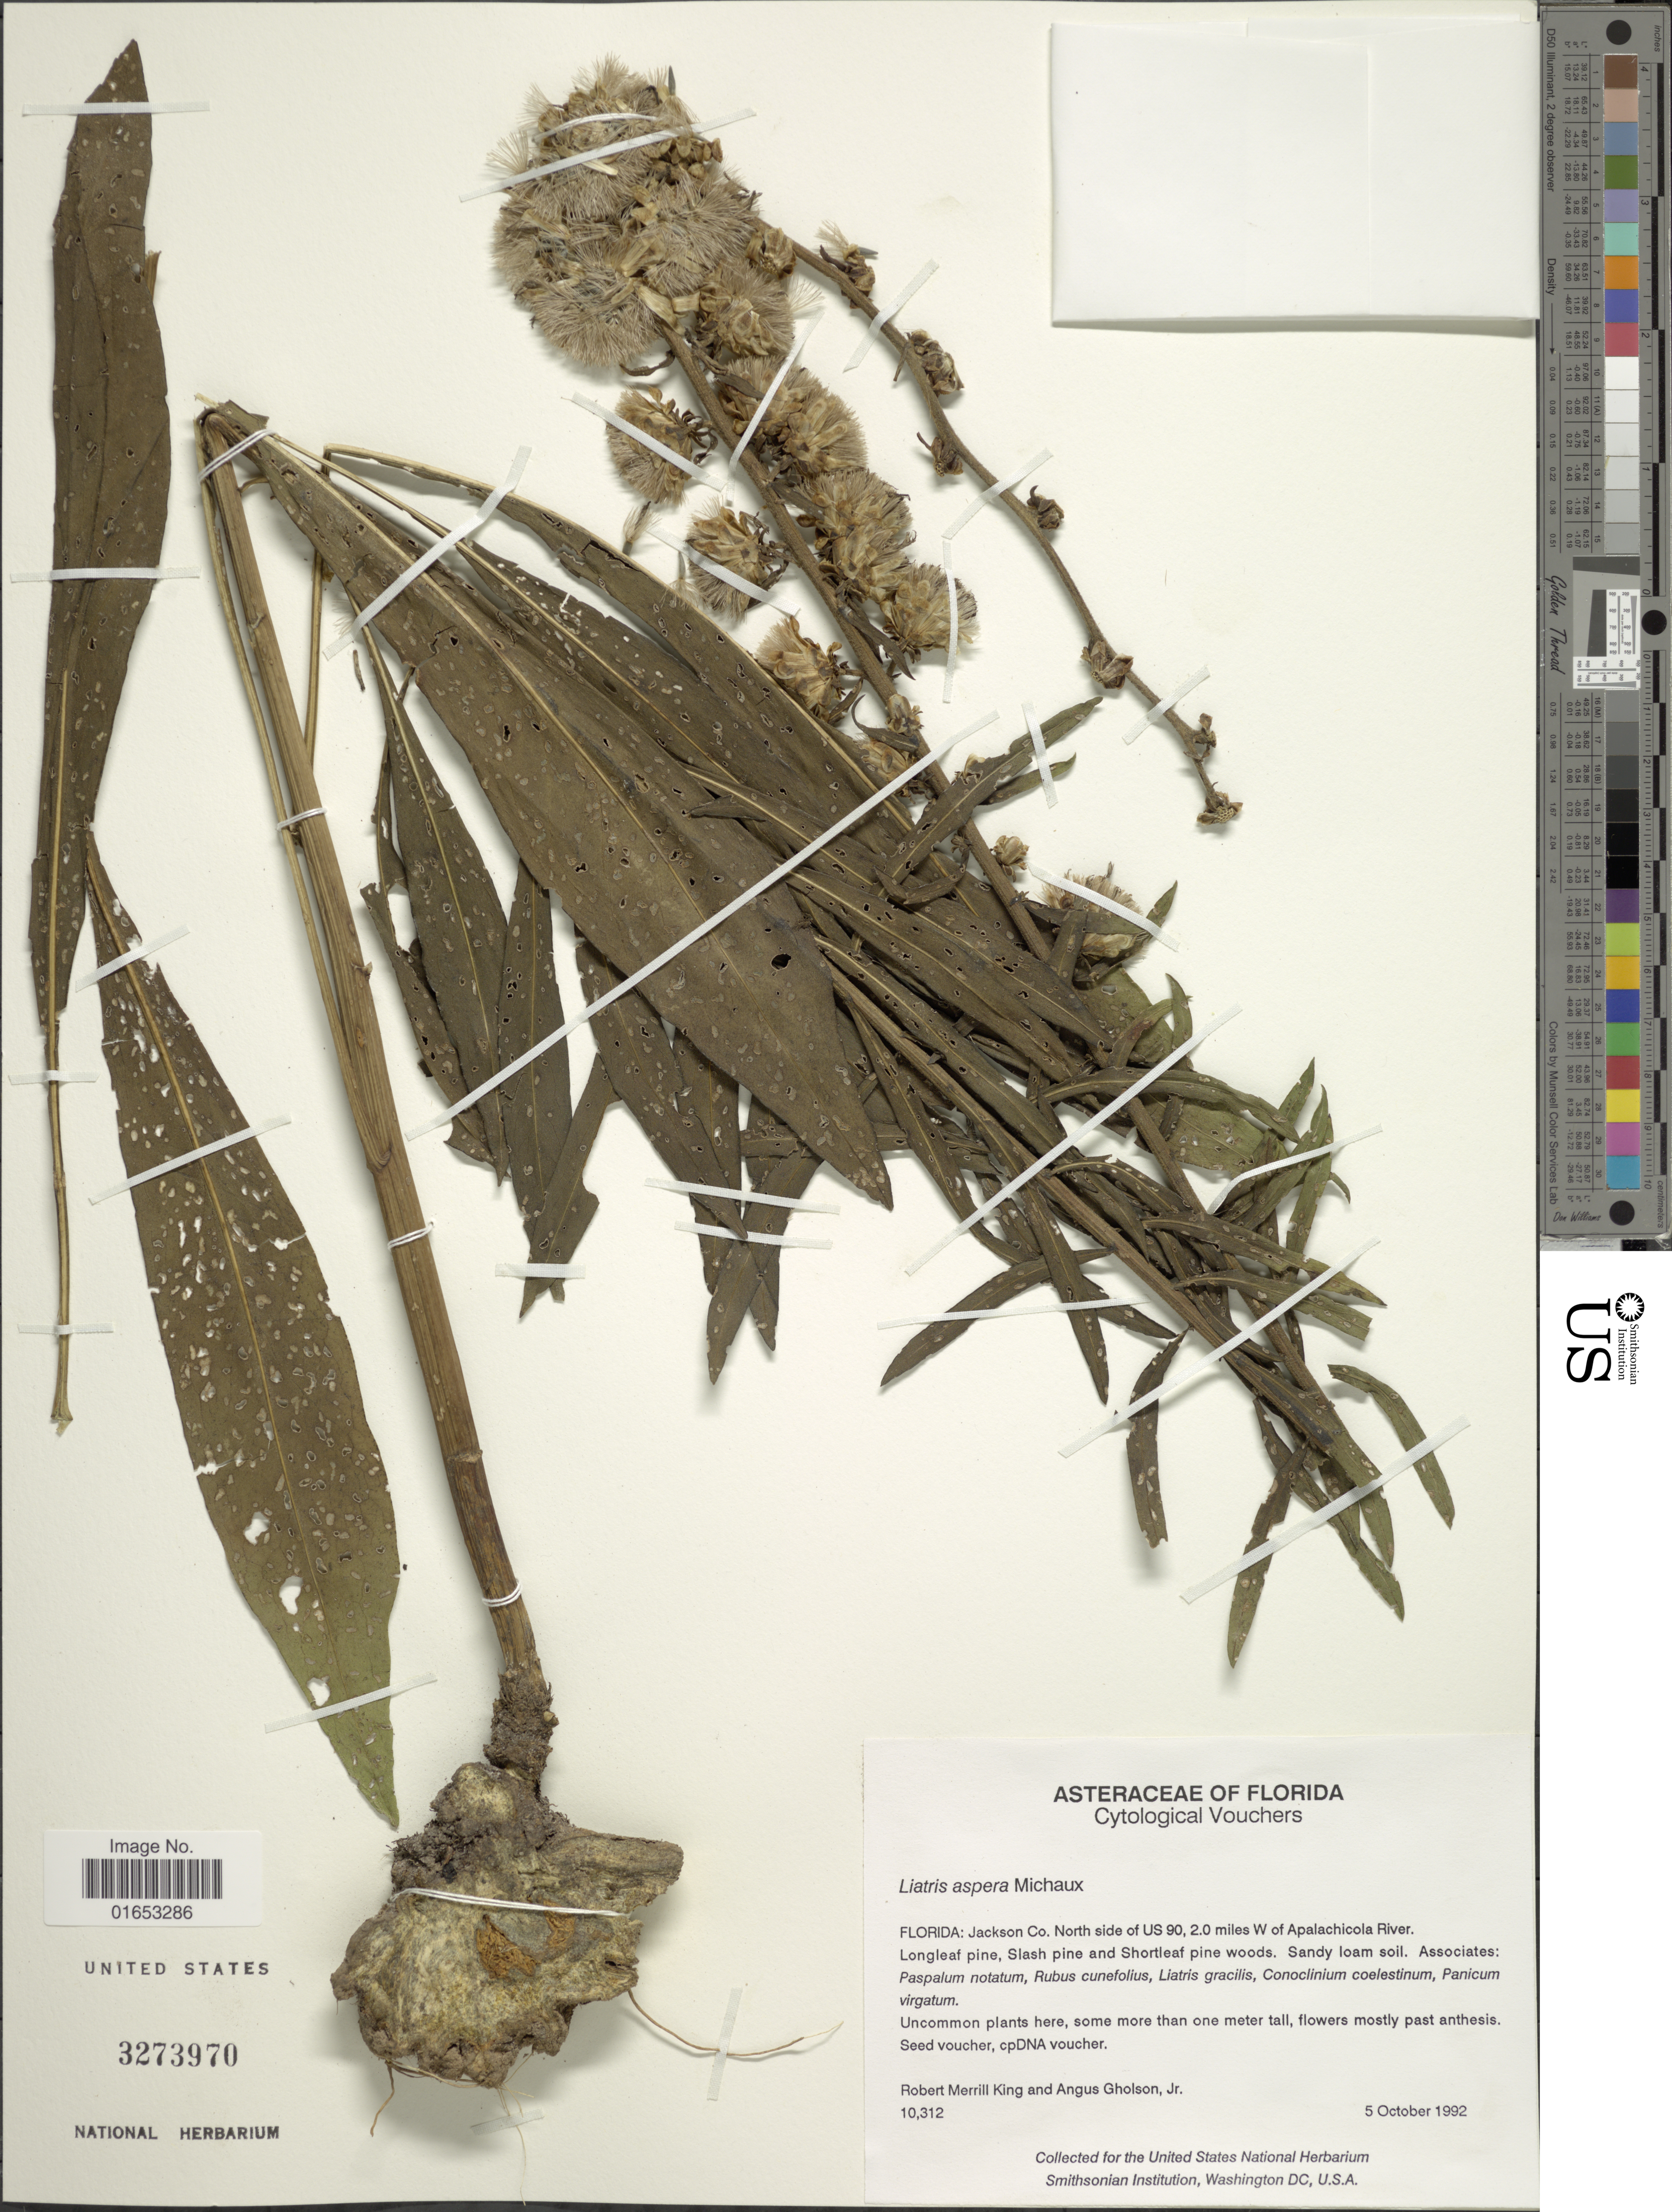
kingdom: Plantae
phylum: Tracheophyta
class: Magnoliopsida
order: Asterales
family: Asteraceae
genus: Liatris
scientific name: Liatris aspera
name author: Michx.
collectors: R. M. King & A. Gholson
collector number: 10312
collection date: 1992-10-05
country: United States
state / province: Florida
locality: Jackson Co., North side of US 90,2.0 miles W of Apalachicola River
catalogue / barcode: US 3273970